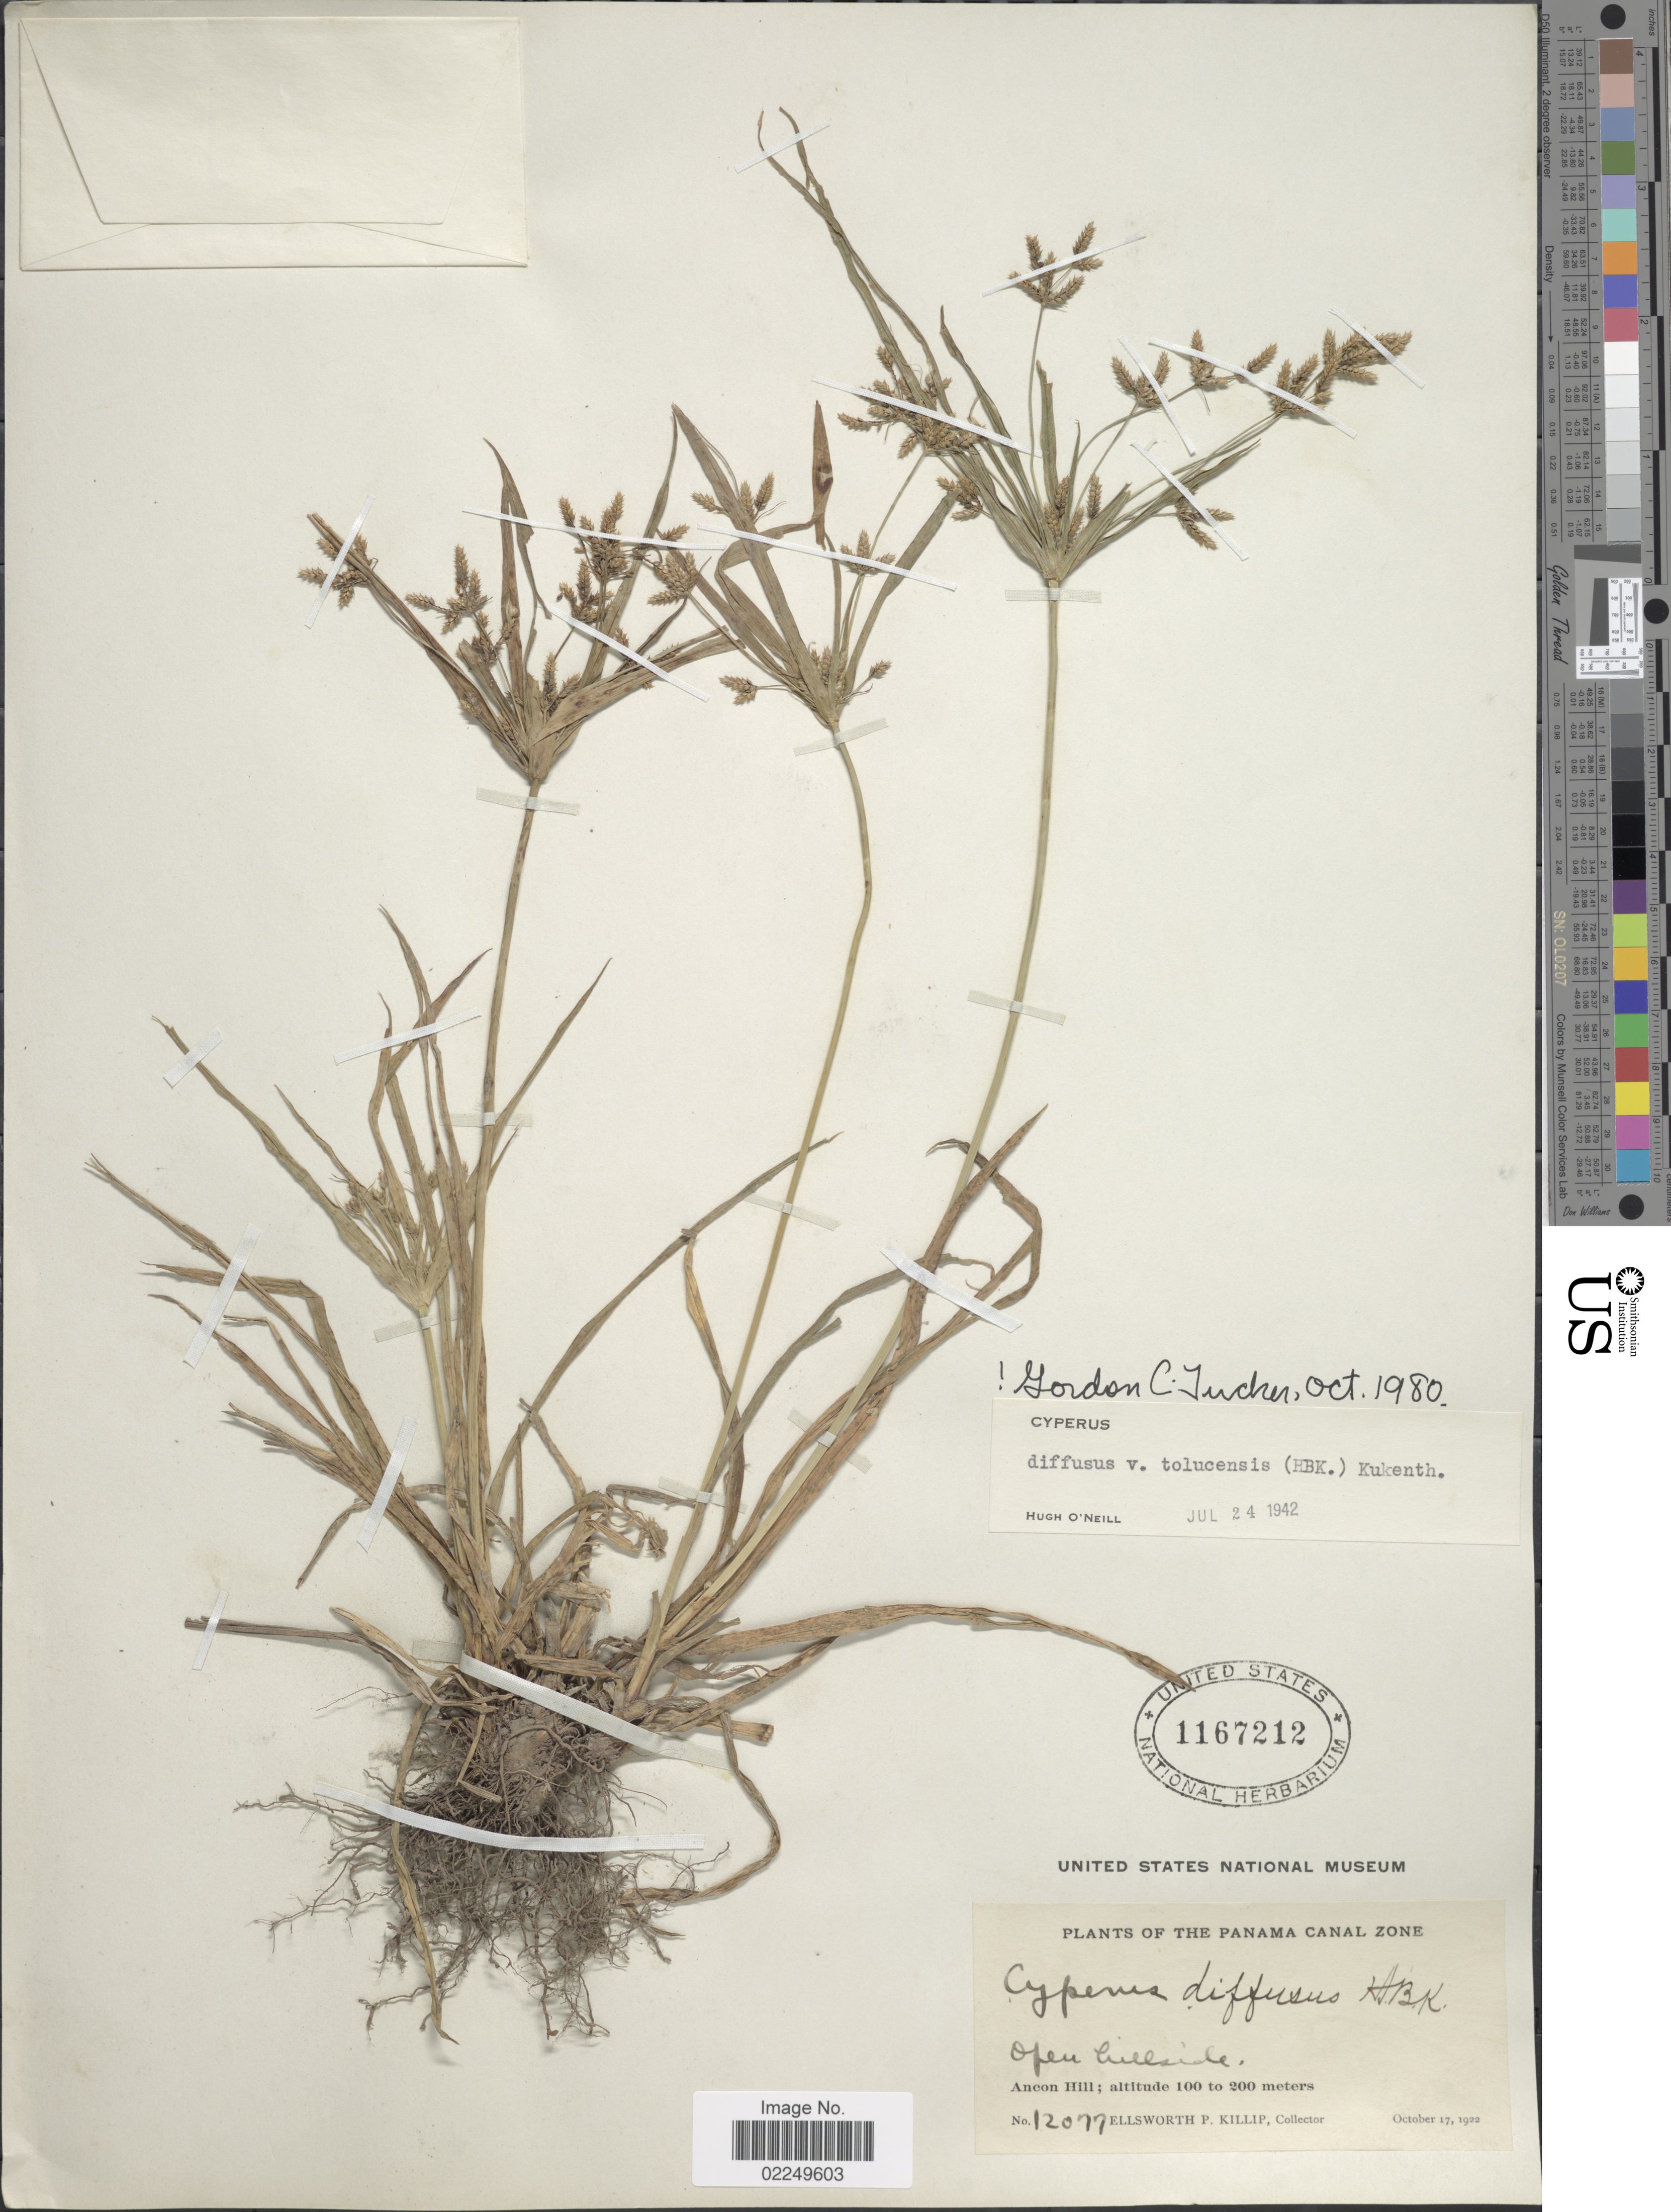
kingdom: Plantae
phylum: Tracheophyta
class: Liliopsida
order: Poales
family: Cyperaceae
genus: Cyperus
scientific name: Cyperus laxus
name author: Lam.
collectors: E. P. Killip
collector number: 12077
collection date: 1922-10-17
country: Panama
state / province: Colón / Panamá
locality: The Panama Canal Zone, Ancon Hill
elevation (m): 100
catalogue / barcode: US 1167212